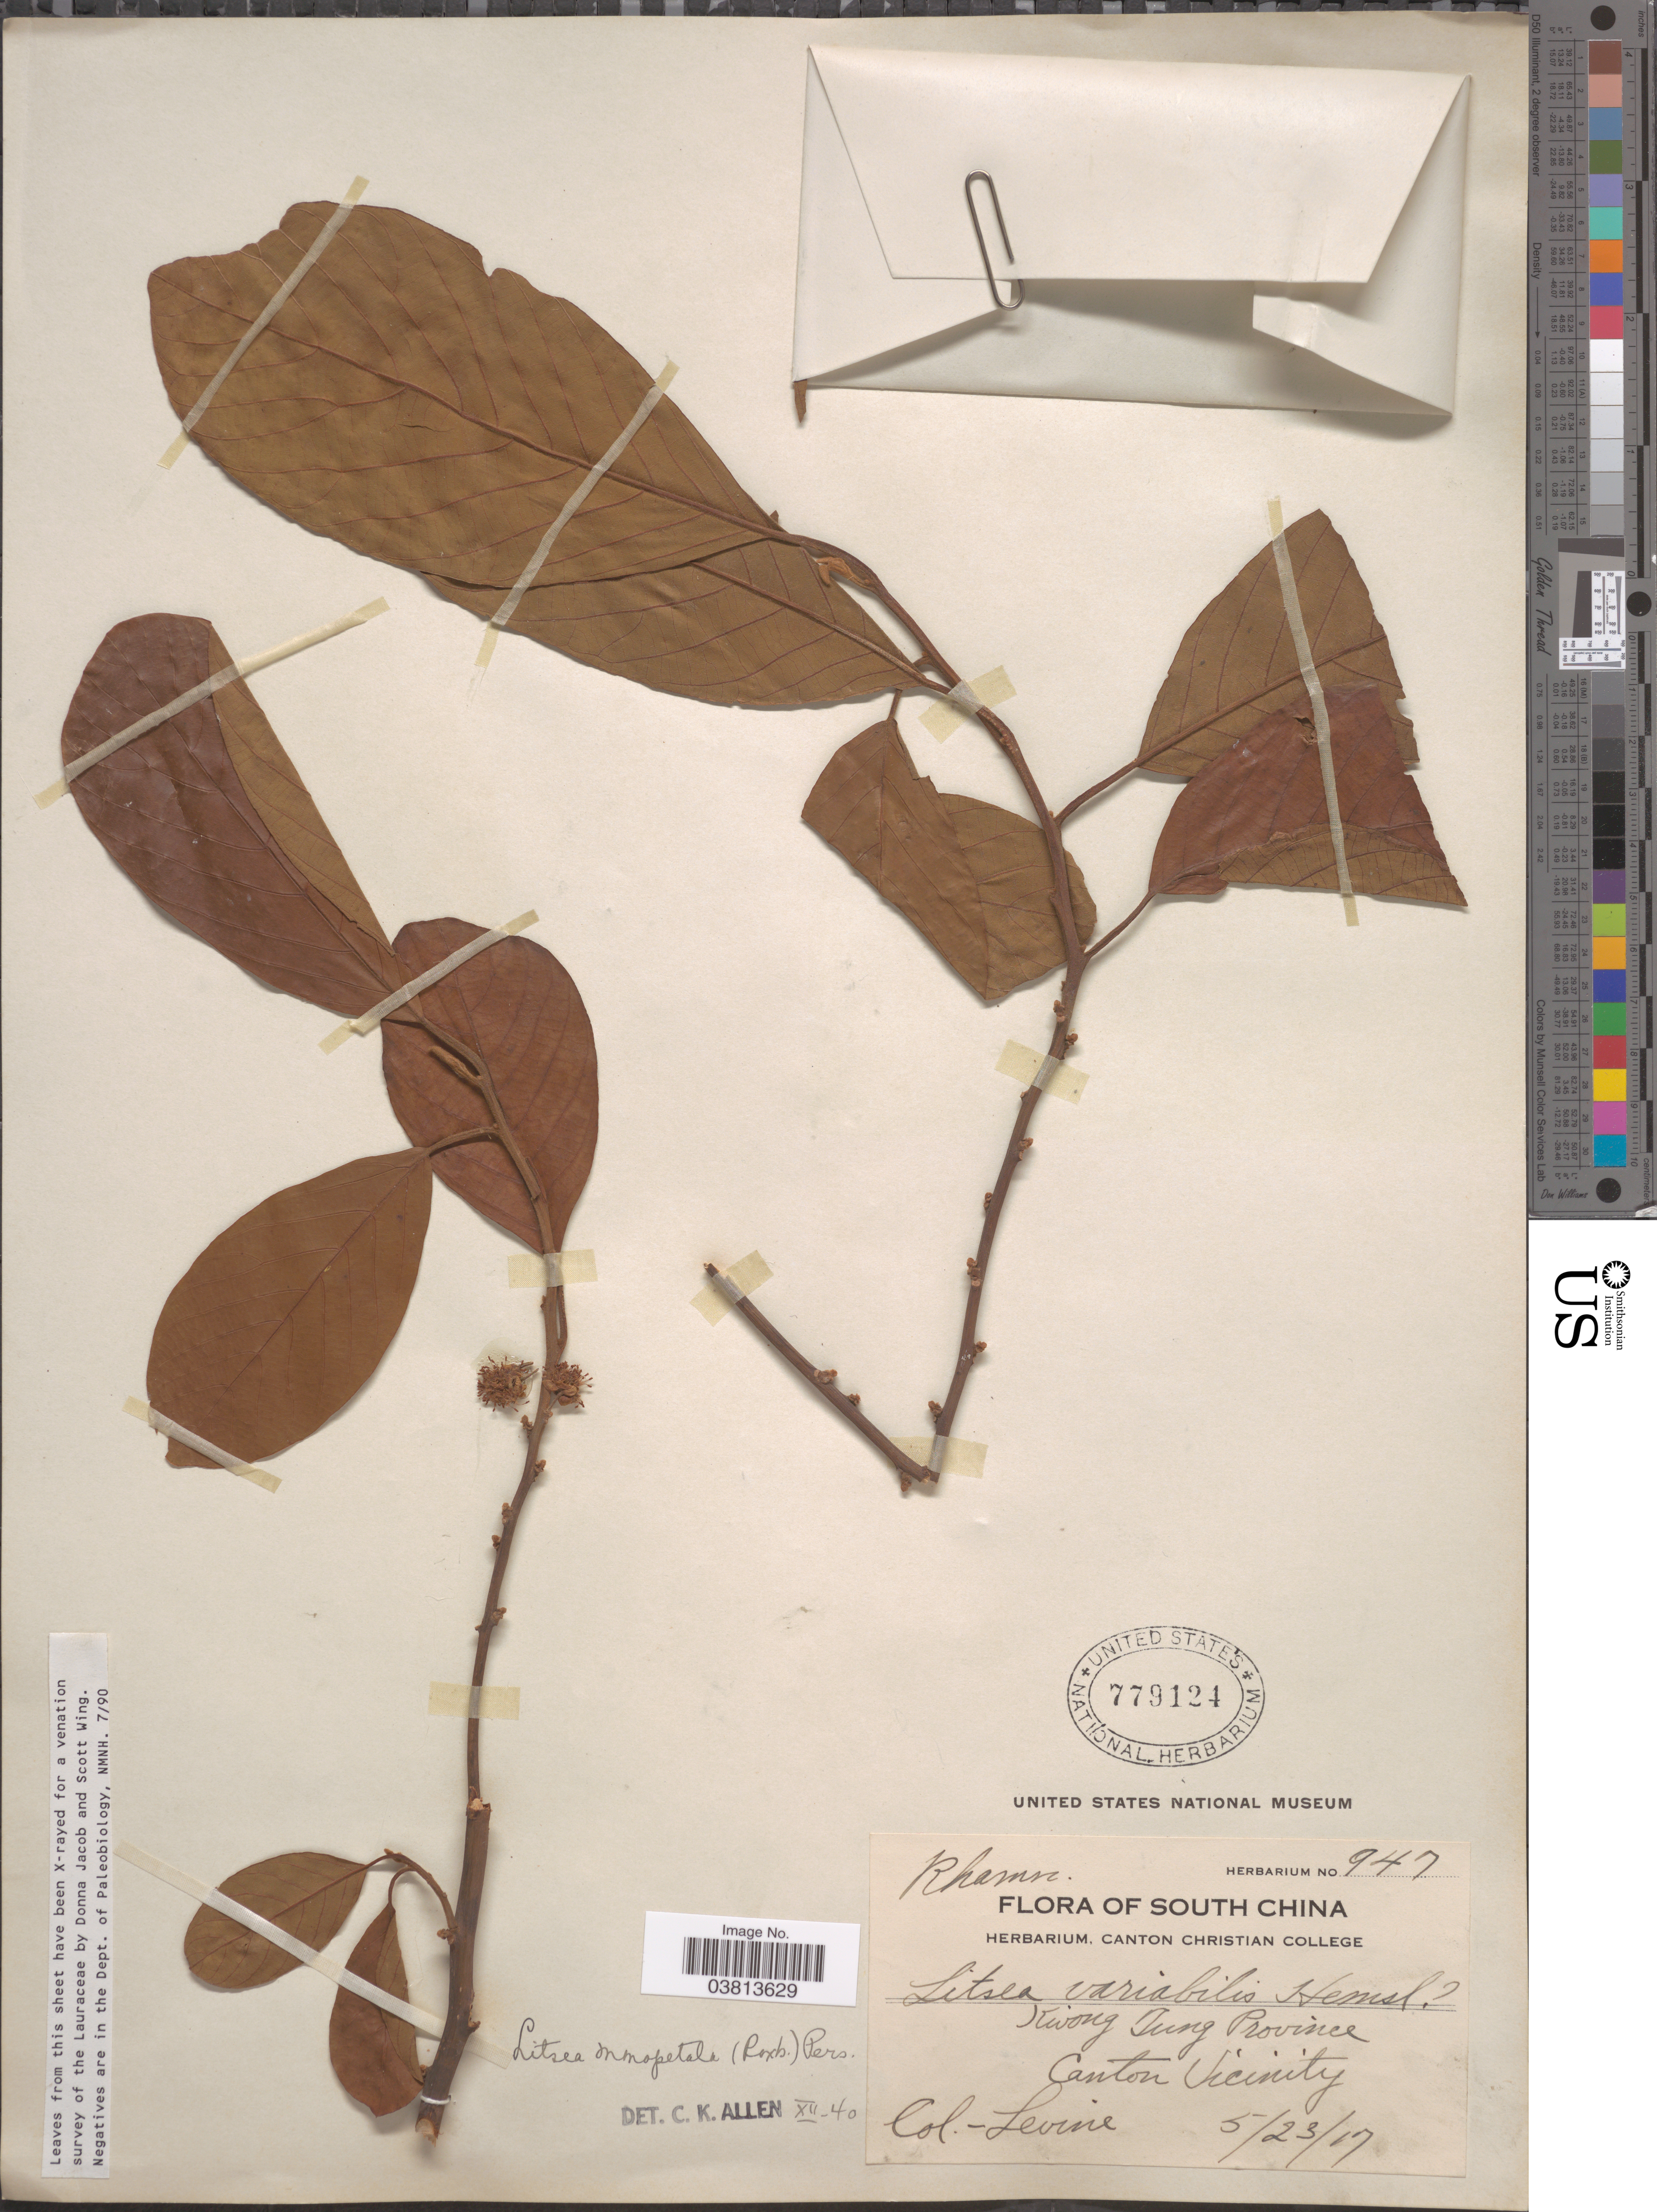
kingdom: Plantae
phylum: Tracheophyta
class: Magnoliopsida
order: Laurales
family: Lauraceae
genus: Litsea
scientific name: Litsea monopetala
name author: (Roxb.) Pers.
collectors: -. Levine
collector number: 947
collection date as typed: Transcribed d/m/y: 23/5/17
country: China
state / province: Guangdong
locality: South China. Kwong Tung Province. Canton Vicinity.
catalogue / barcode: US 779124